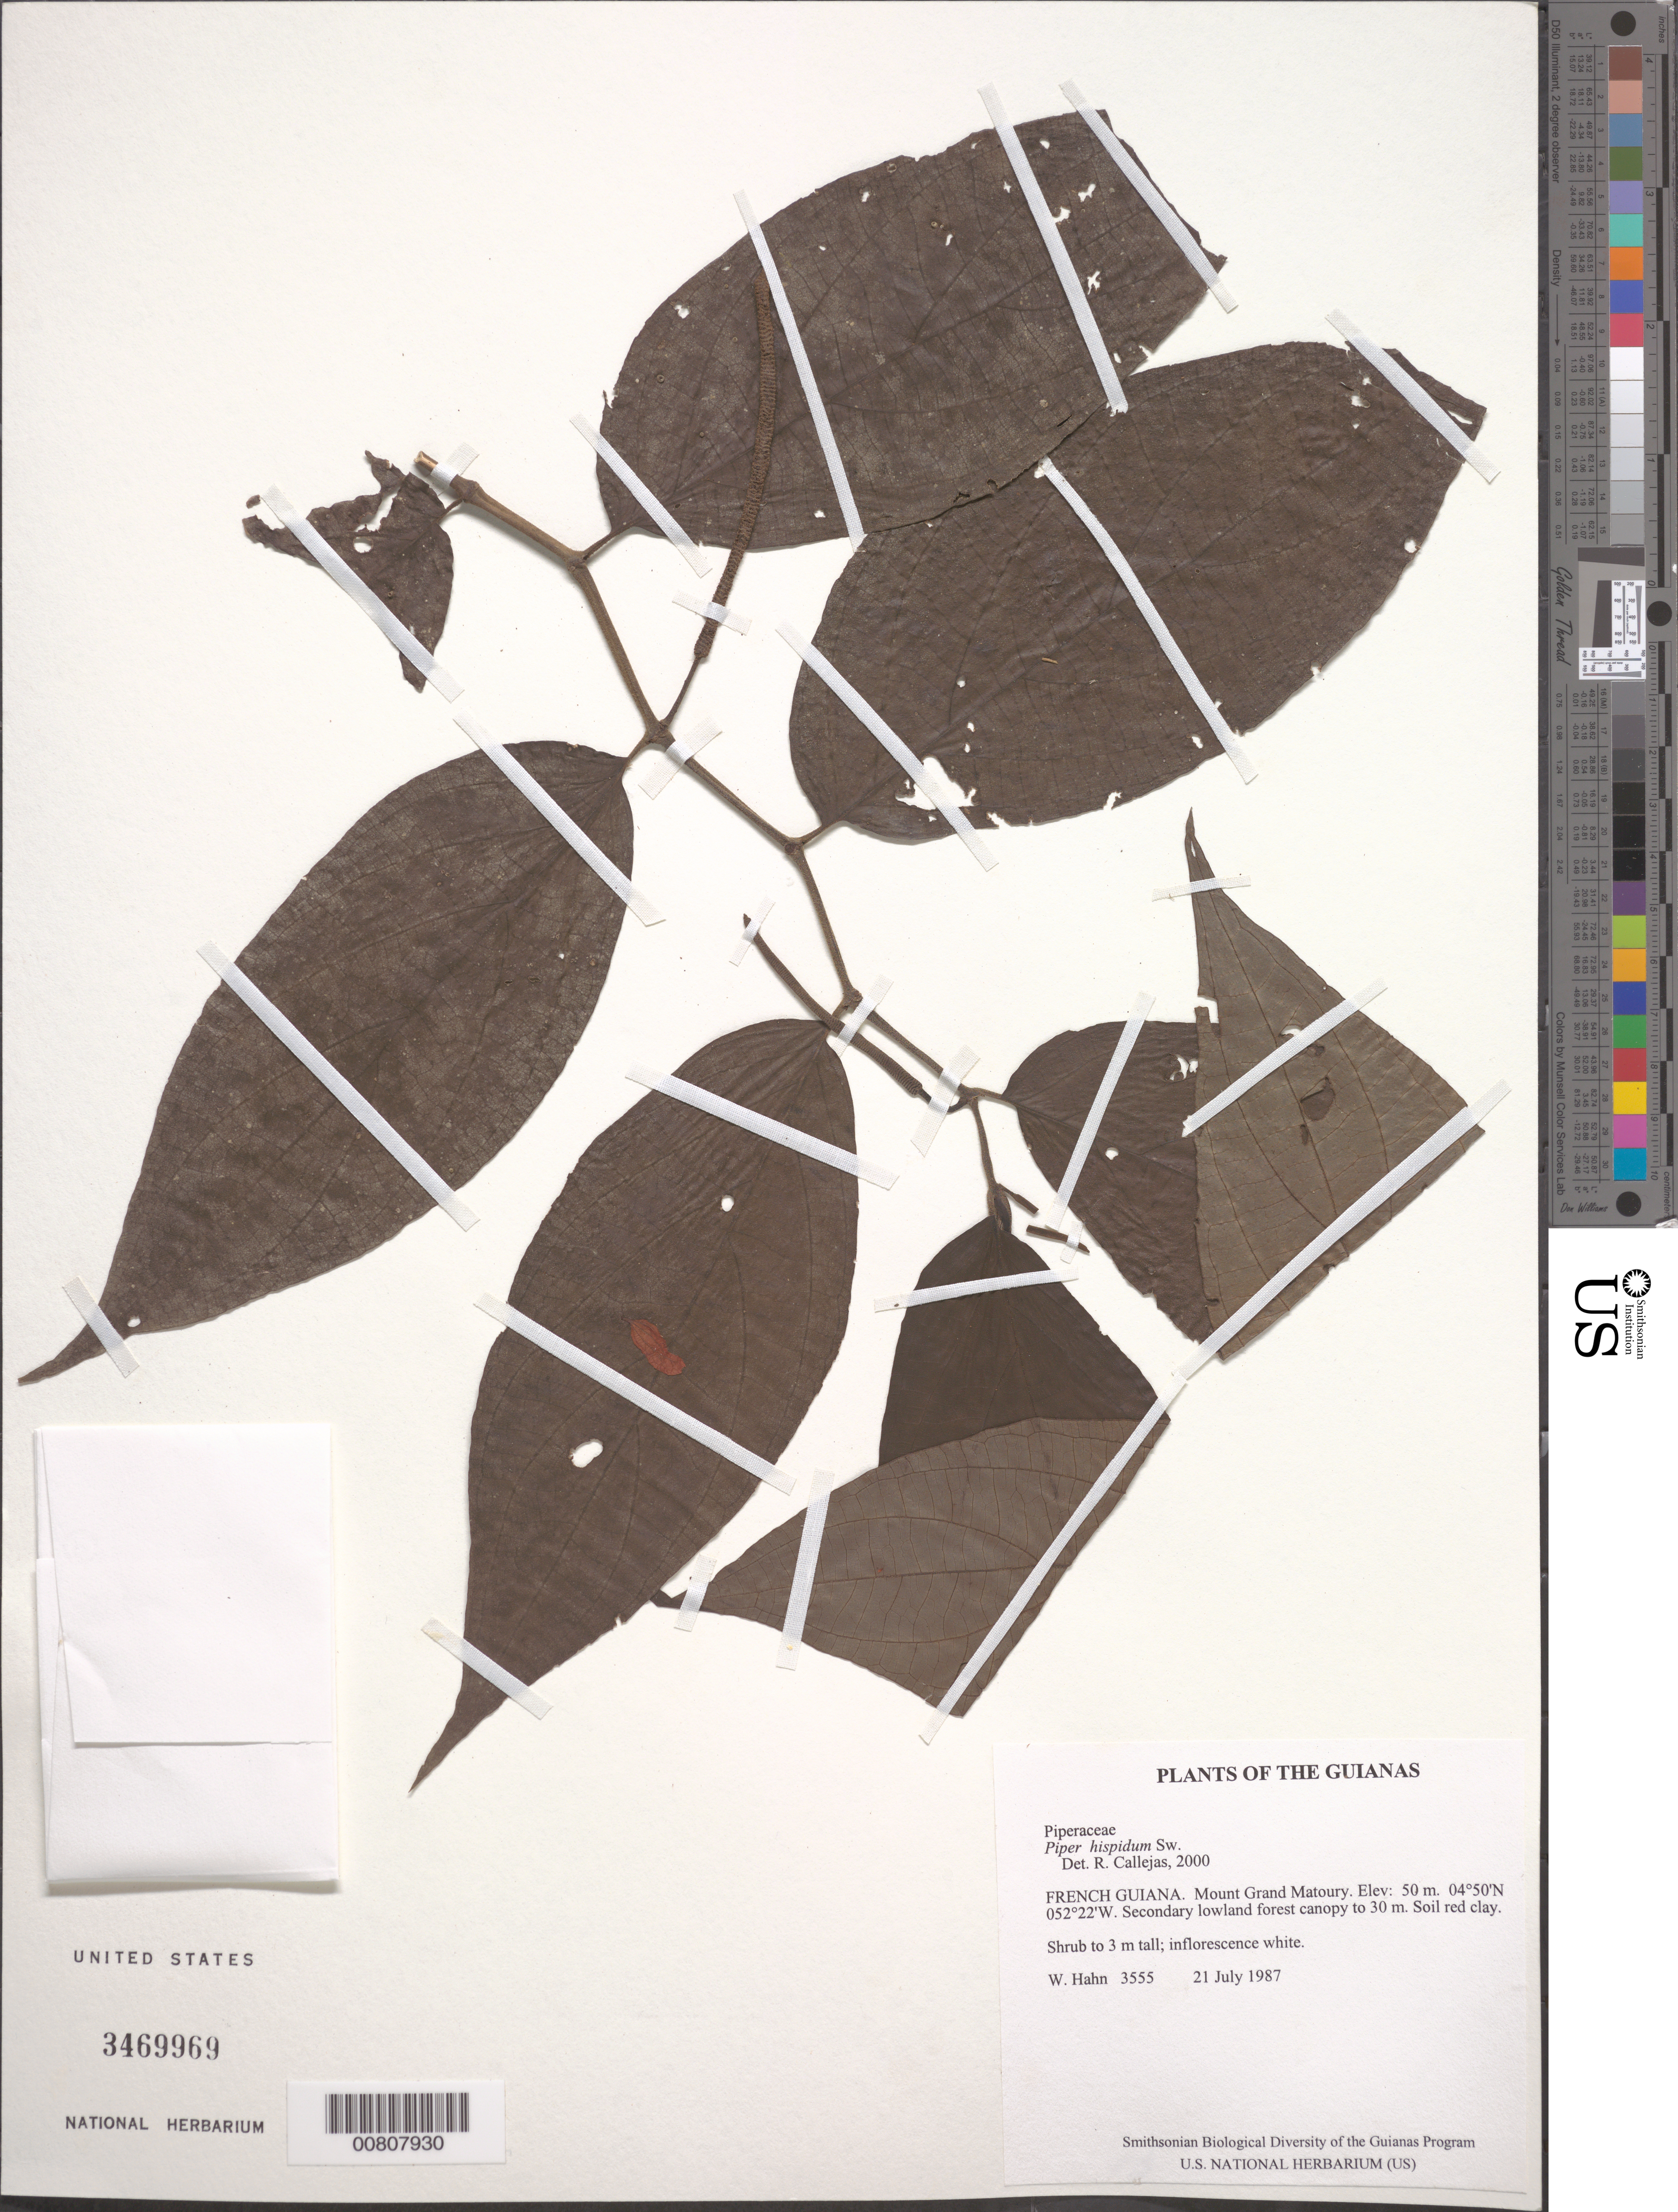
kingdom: Plantae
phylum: Tracheophyta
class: Magnoliopsida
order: Piperales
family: Piperaceae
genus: Piper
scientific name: Piper hispidum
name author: Sw.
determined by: Callejas, Ricardo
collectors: W. Hahn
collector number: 3555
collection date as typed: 21 July 1987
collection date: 1987-07-21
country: French Guiana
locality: Mount Grand Matoury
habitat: Secondary lowland forest canopy to 30 m. Soil red clay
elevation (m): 50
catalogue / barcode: US 3469969